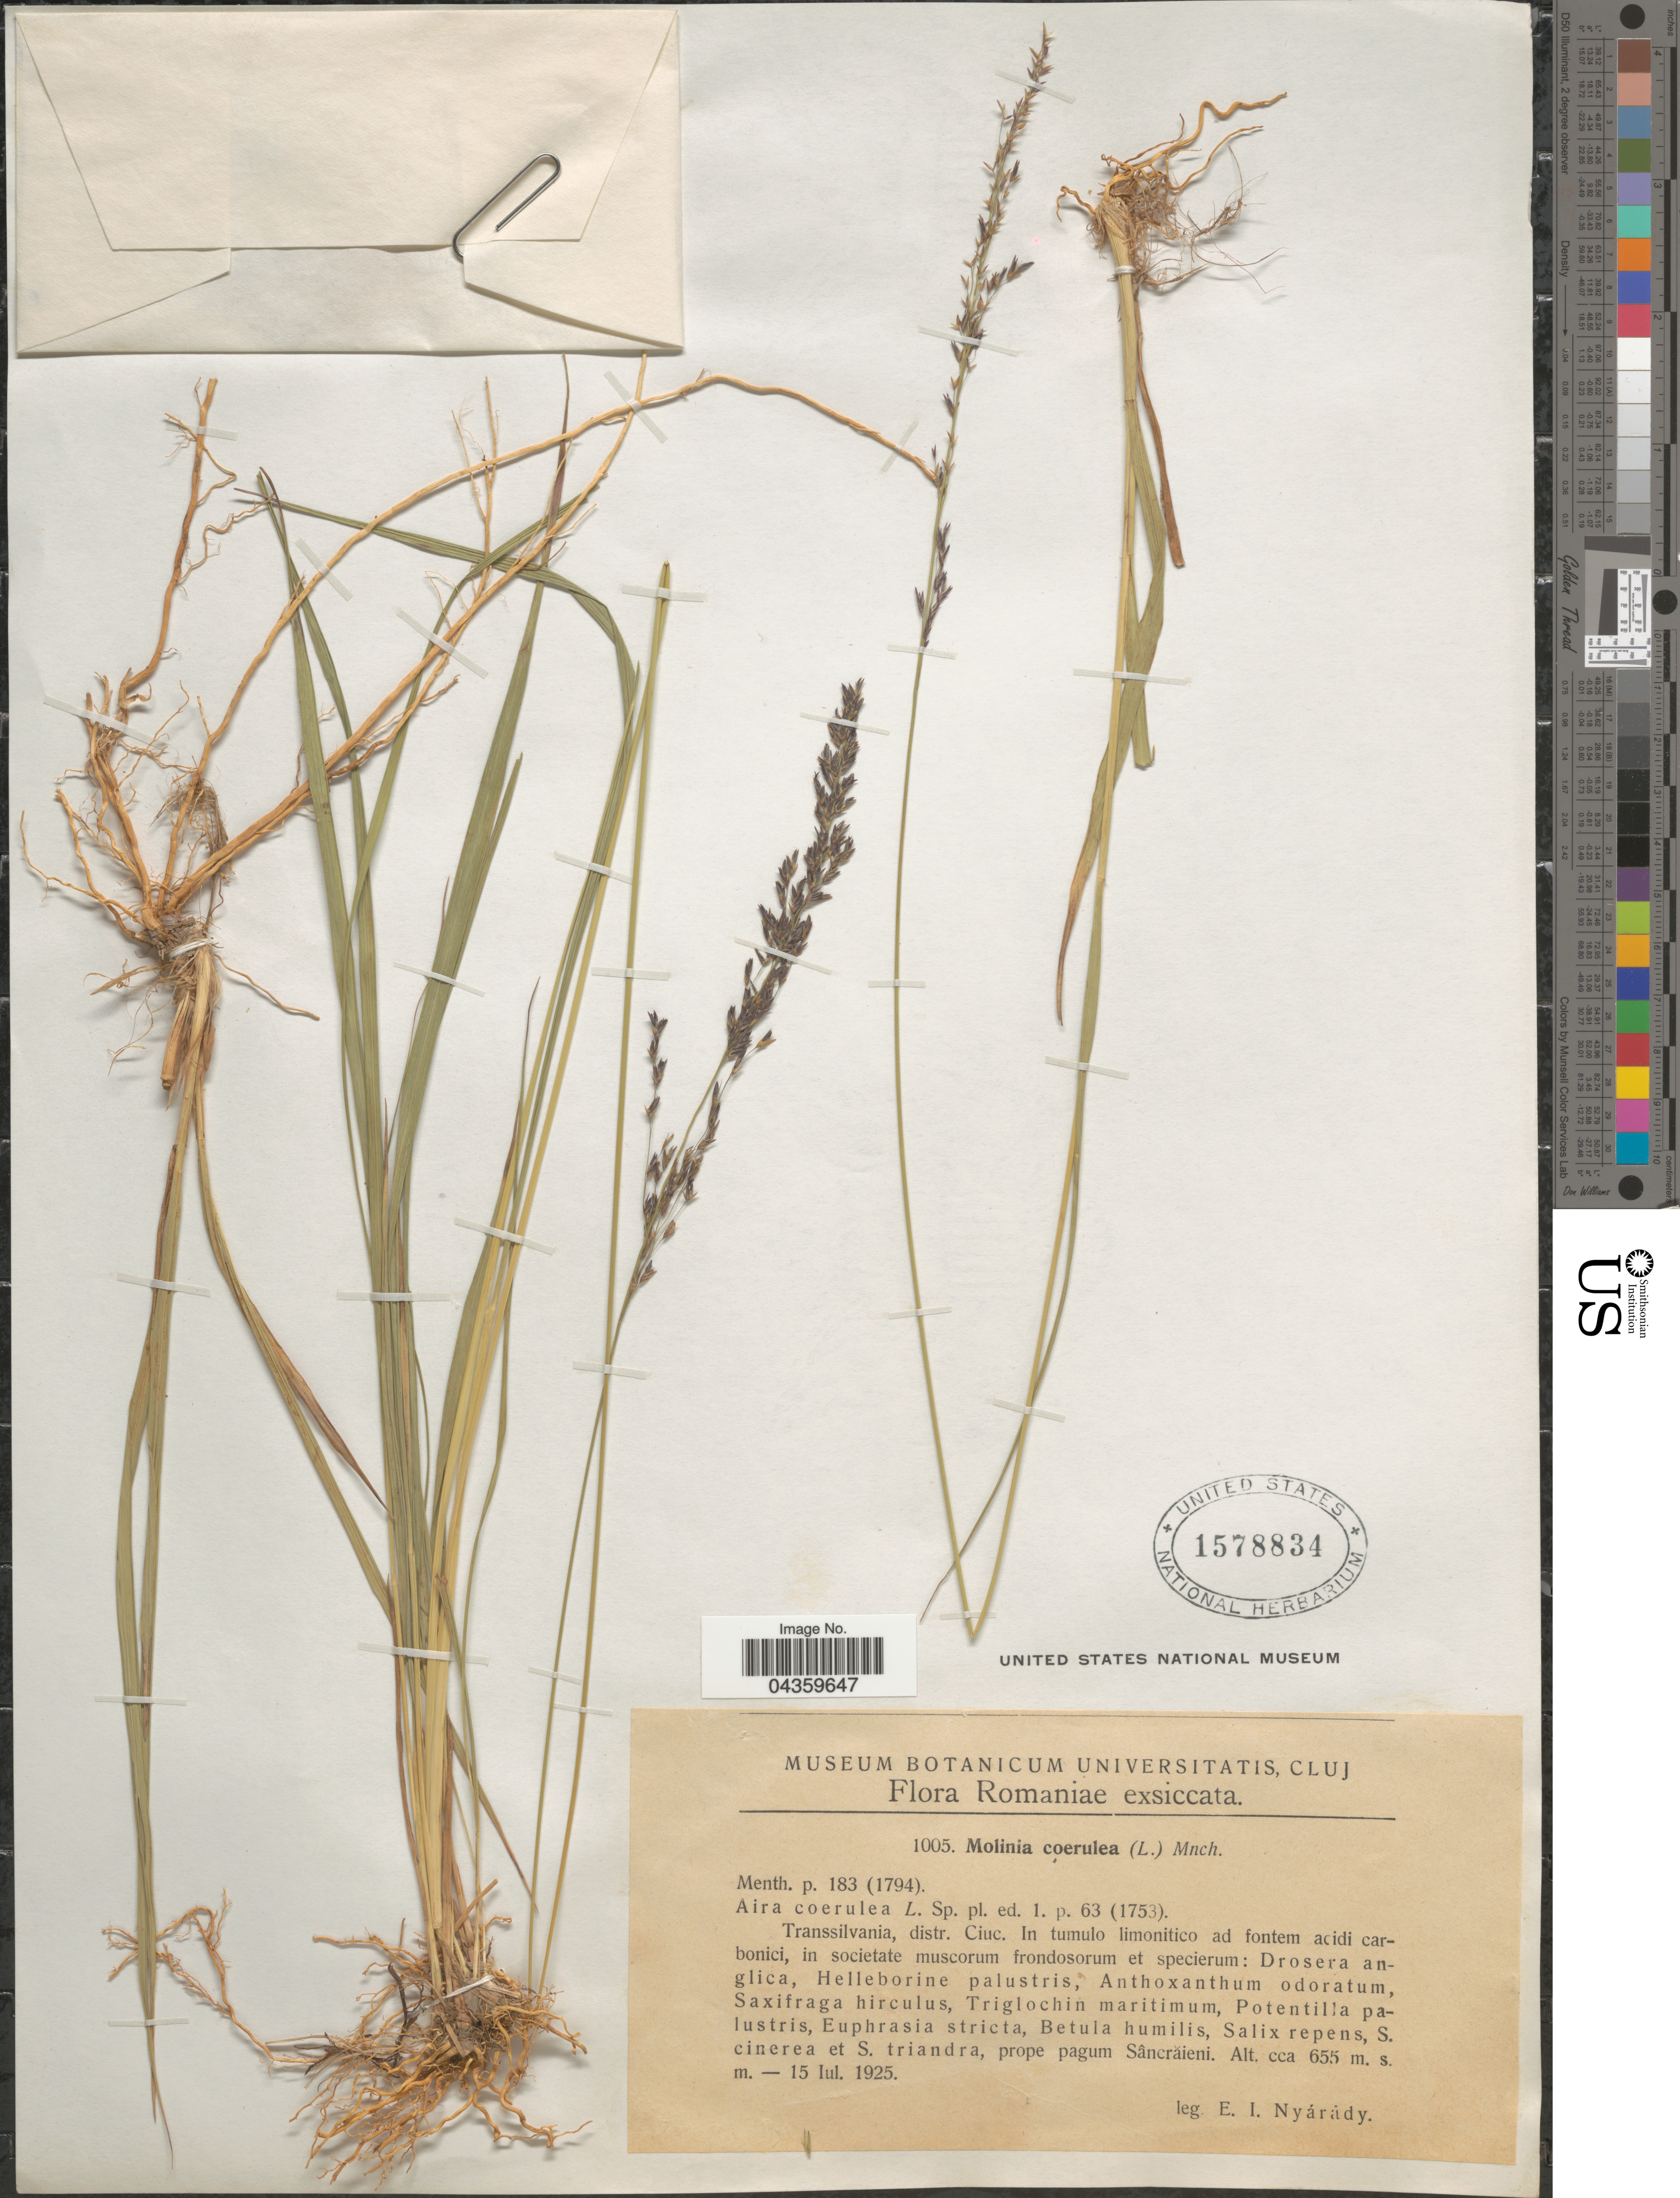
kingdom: Plantae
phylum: Tracheophyta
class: Liliopsida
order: Poales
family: Poaceae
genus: Molinia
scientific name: Molinia caerulea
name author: (L.) Moench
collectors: E. Nyárády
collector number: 1005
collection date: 1925-07-15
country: Romania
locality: Transsilvania, distr. Ciuc. In tumulo limonitico ad fontem acidi carbonici, in societate muscorum frondosorum et specierum. Prope pagum Sâncrăieni.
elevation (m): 655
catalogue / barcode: US 1578834